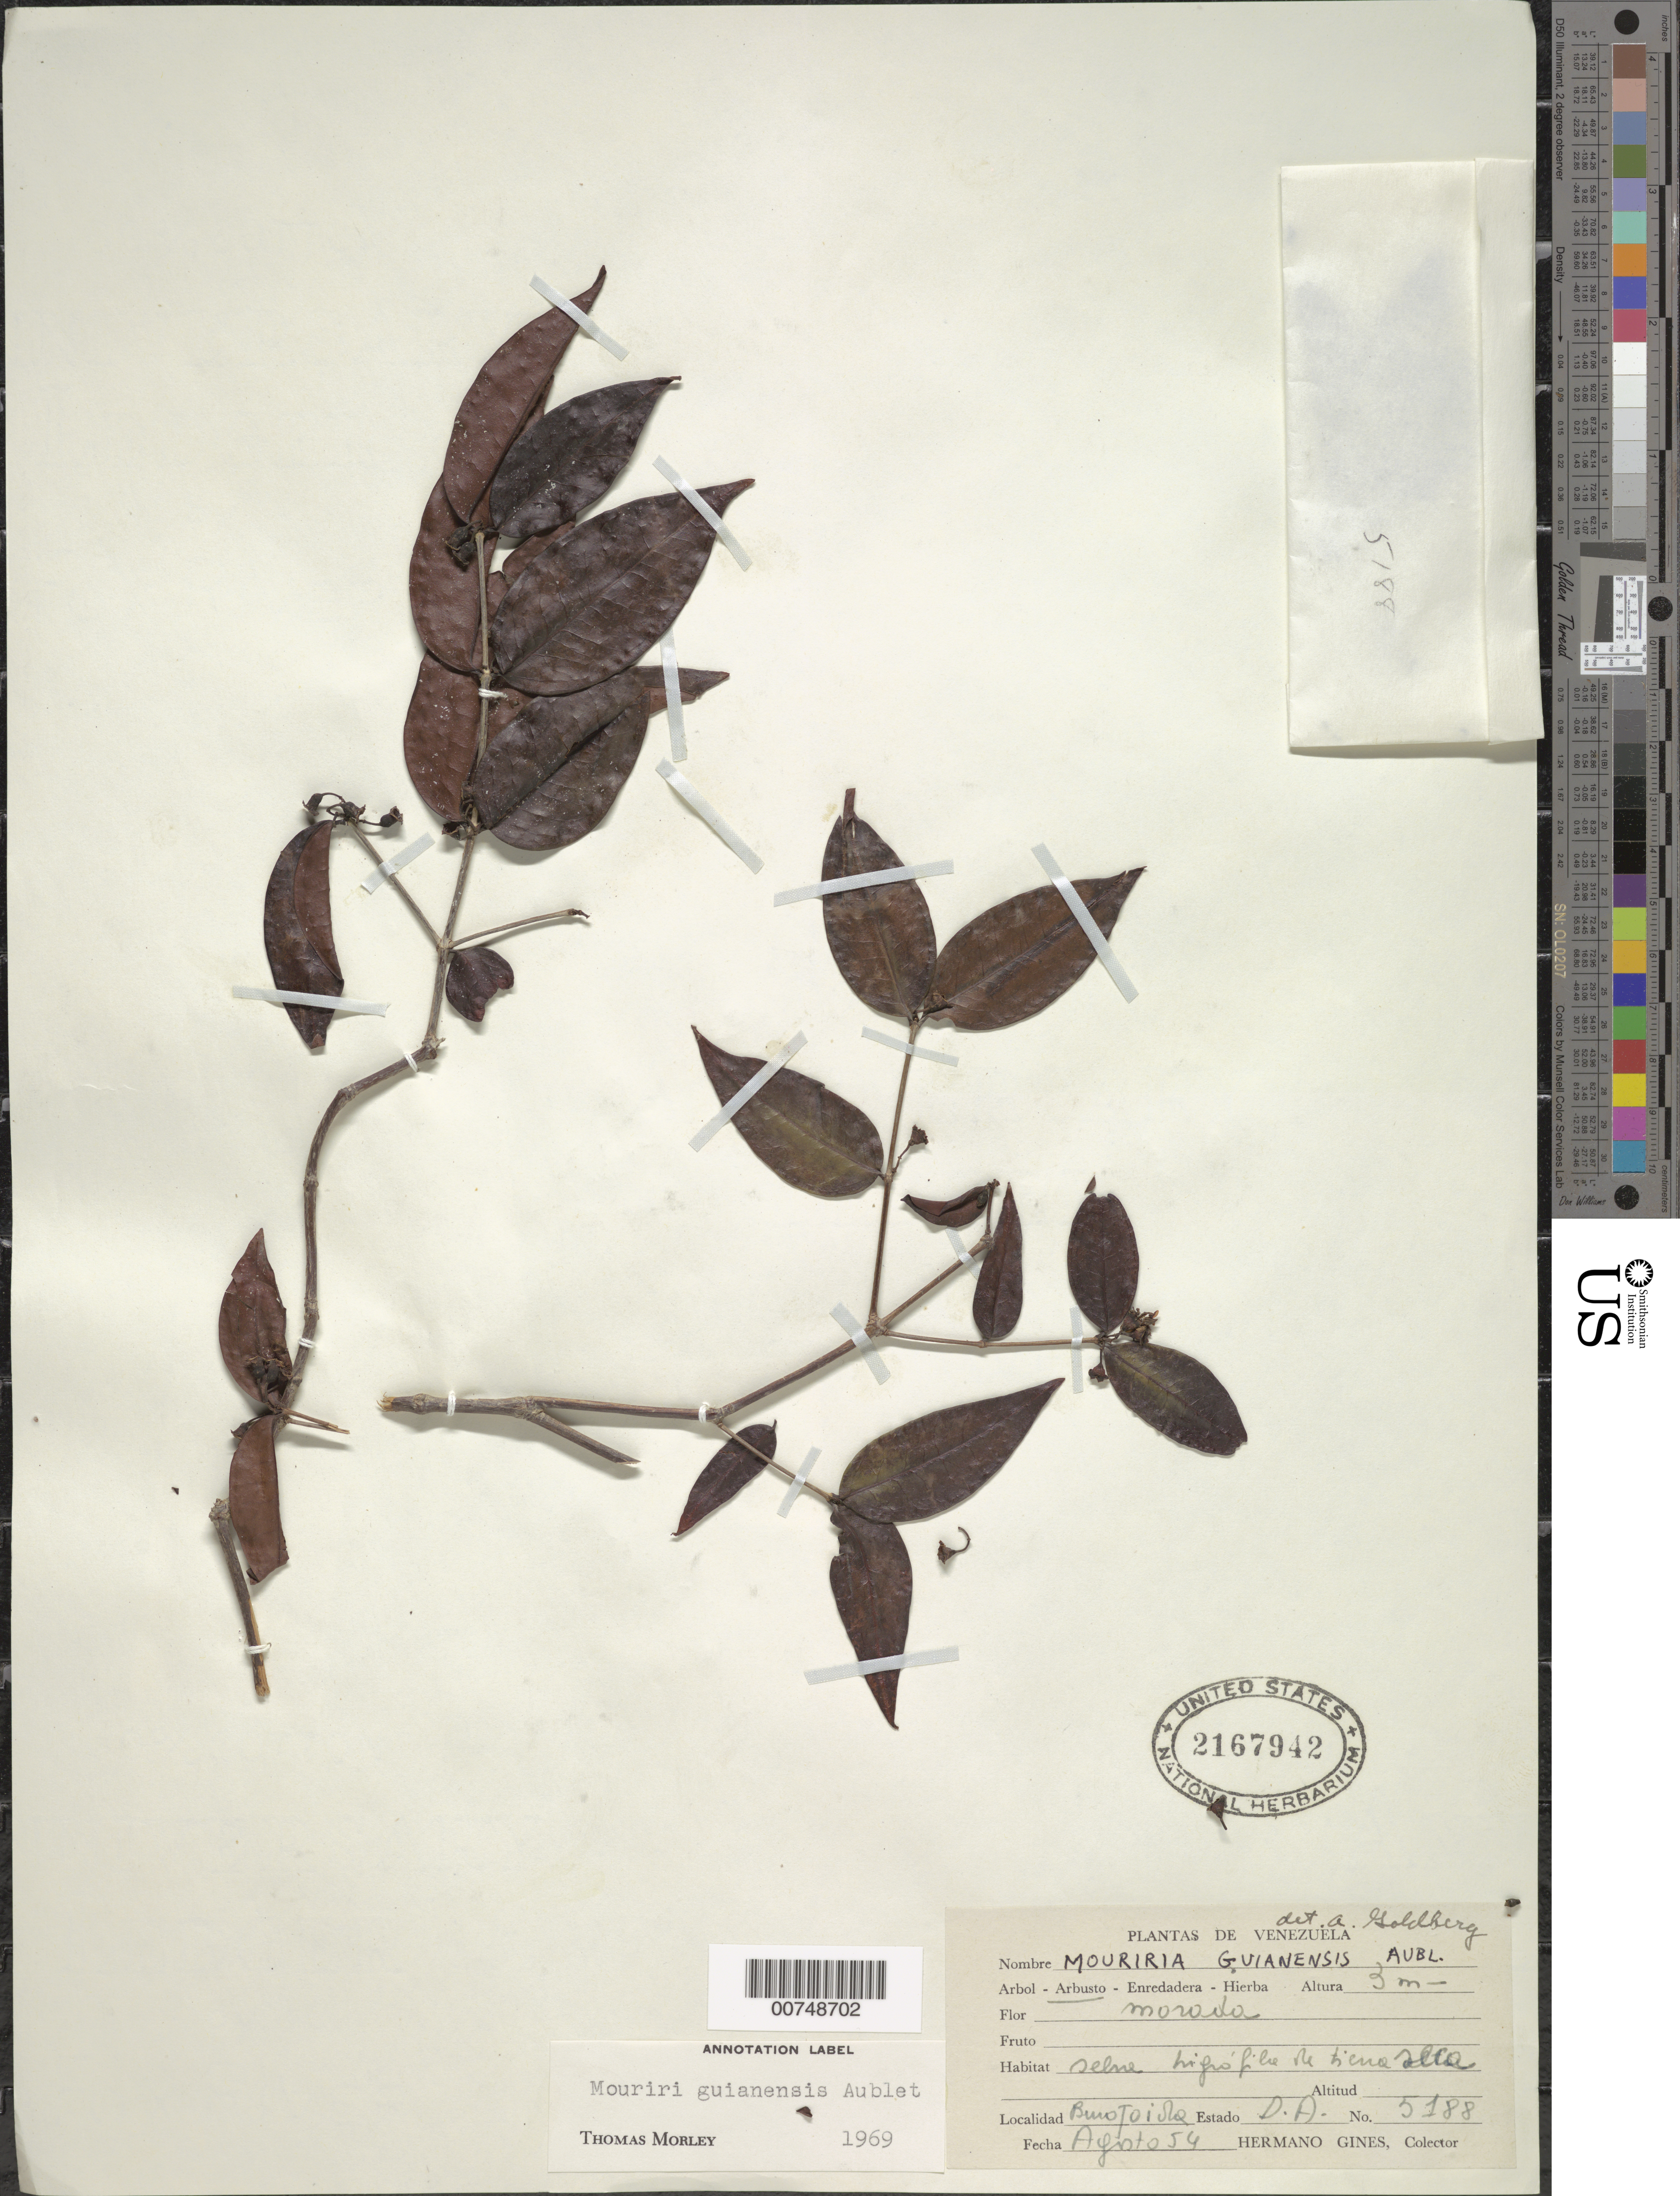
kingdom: Plantae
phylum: Tracheophyta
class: Magnoliopsida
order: Myrtales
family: Melastomataceae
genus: Mouriri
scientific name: Mouriri guianensis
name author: Aubl.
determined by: Morley, T.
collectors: H. Gines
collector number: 5188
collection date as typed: Aug-54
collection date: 1954-08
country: Venezuela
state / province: Delta Amacuro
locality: Isla Burojoida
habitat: Selva higrofila de tienne selva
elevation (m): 40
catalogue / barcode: US 2167942